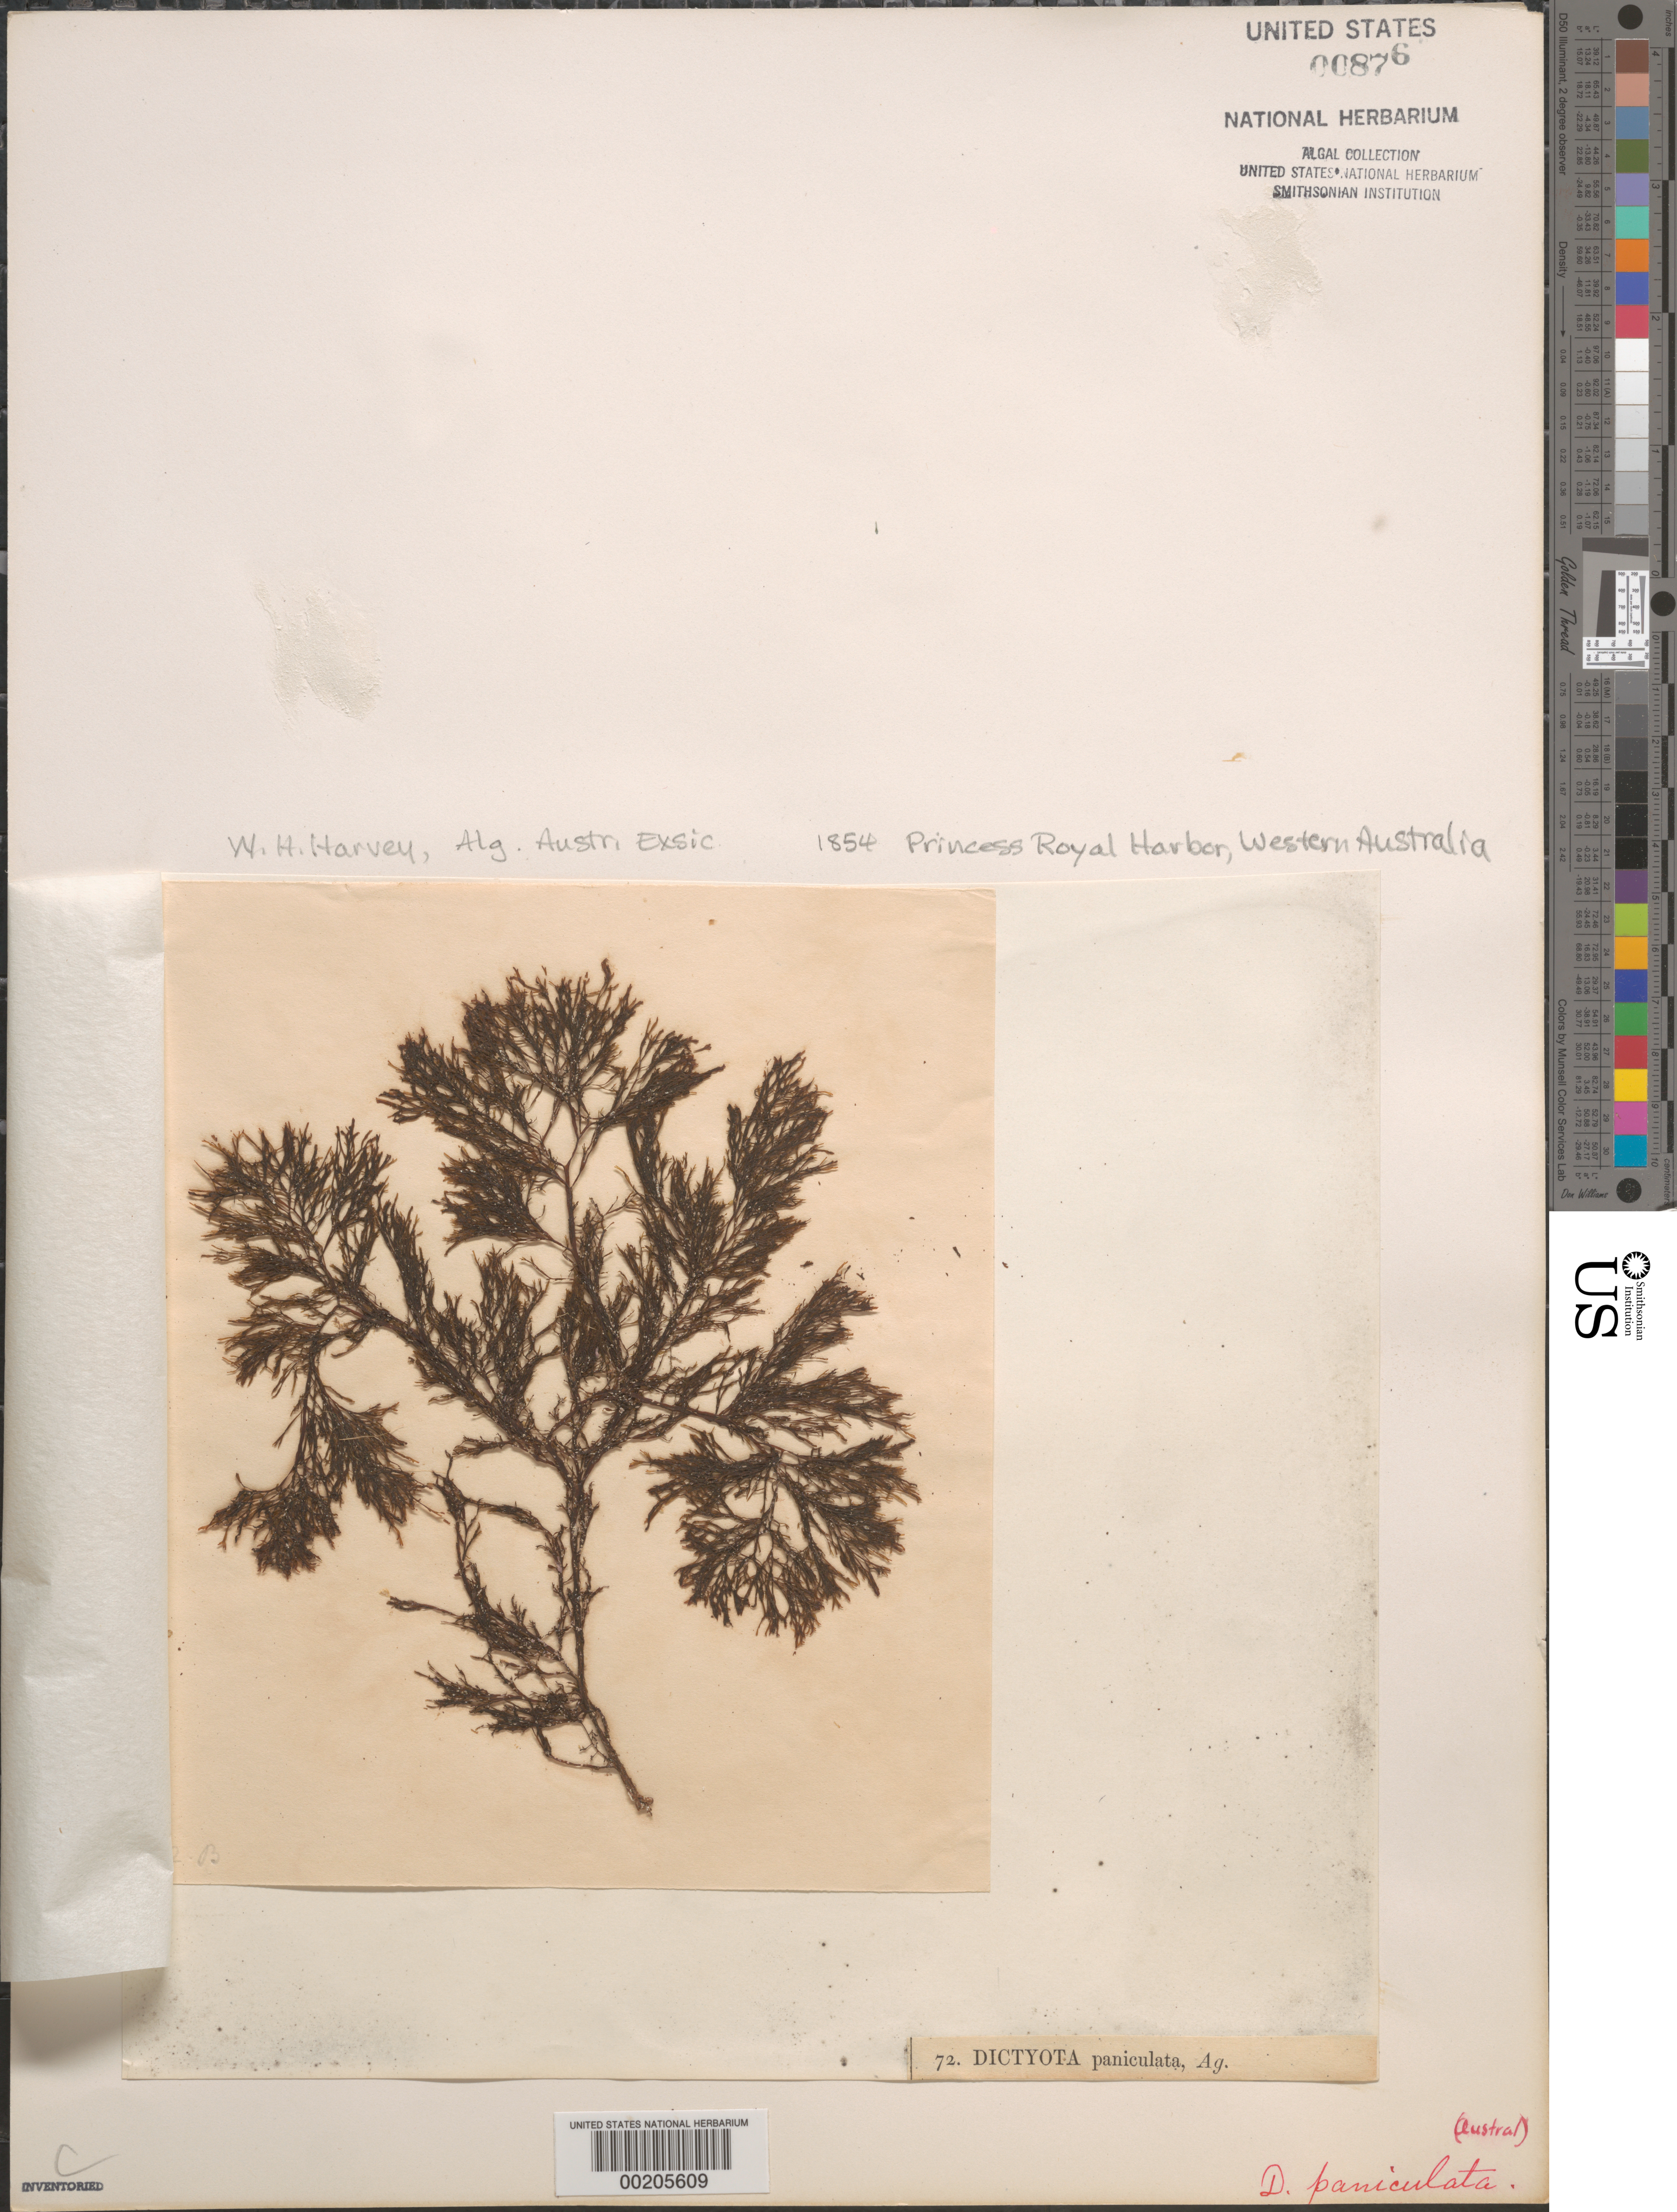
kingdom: Chromista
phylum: Ochrophyta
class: Phaeophyceae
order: Dictyotales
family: Dictyotaceae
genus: Dictyota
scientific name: Dictyota paniculata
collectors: W. Harvey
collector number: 72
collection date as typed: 1854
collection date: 1854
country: Australia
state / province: Western Australia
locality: Princess Royal Harbor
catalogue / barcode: US 876